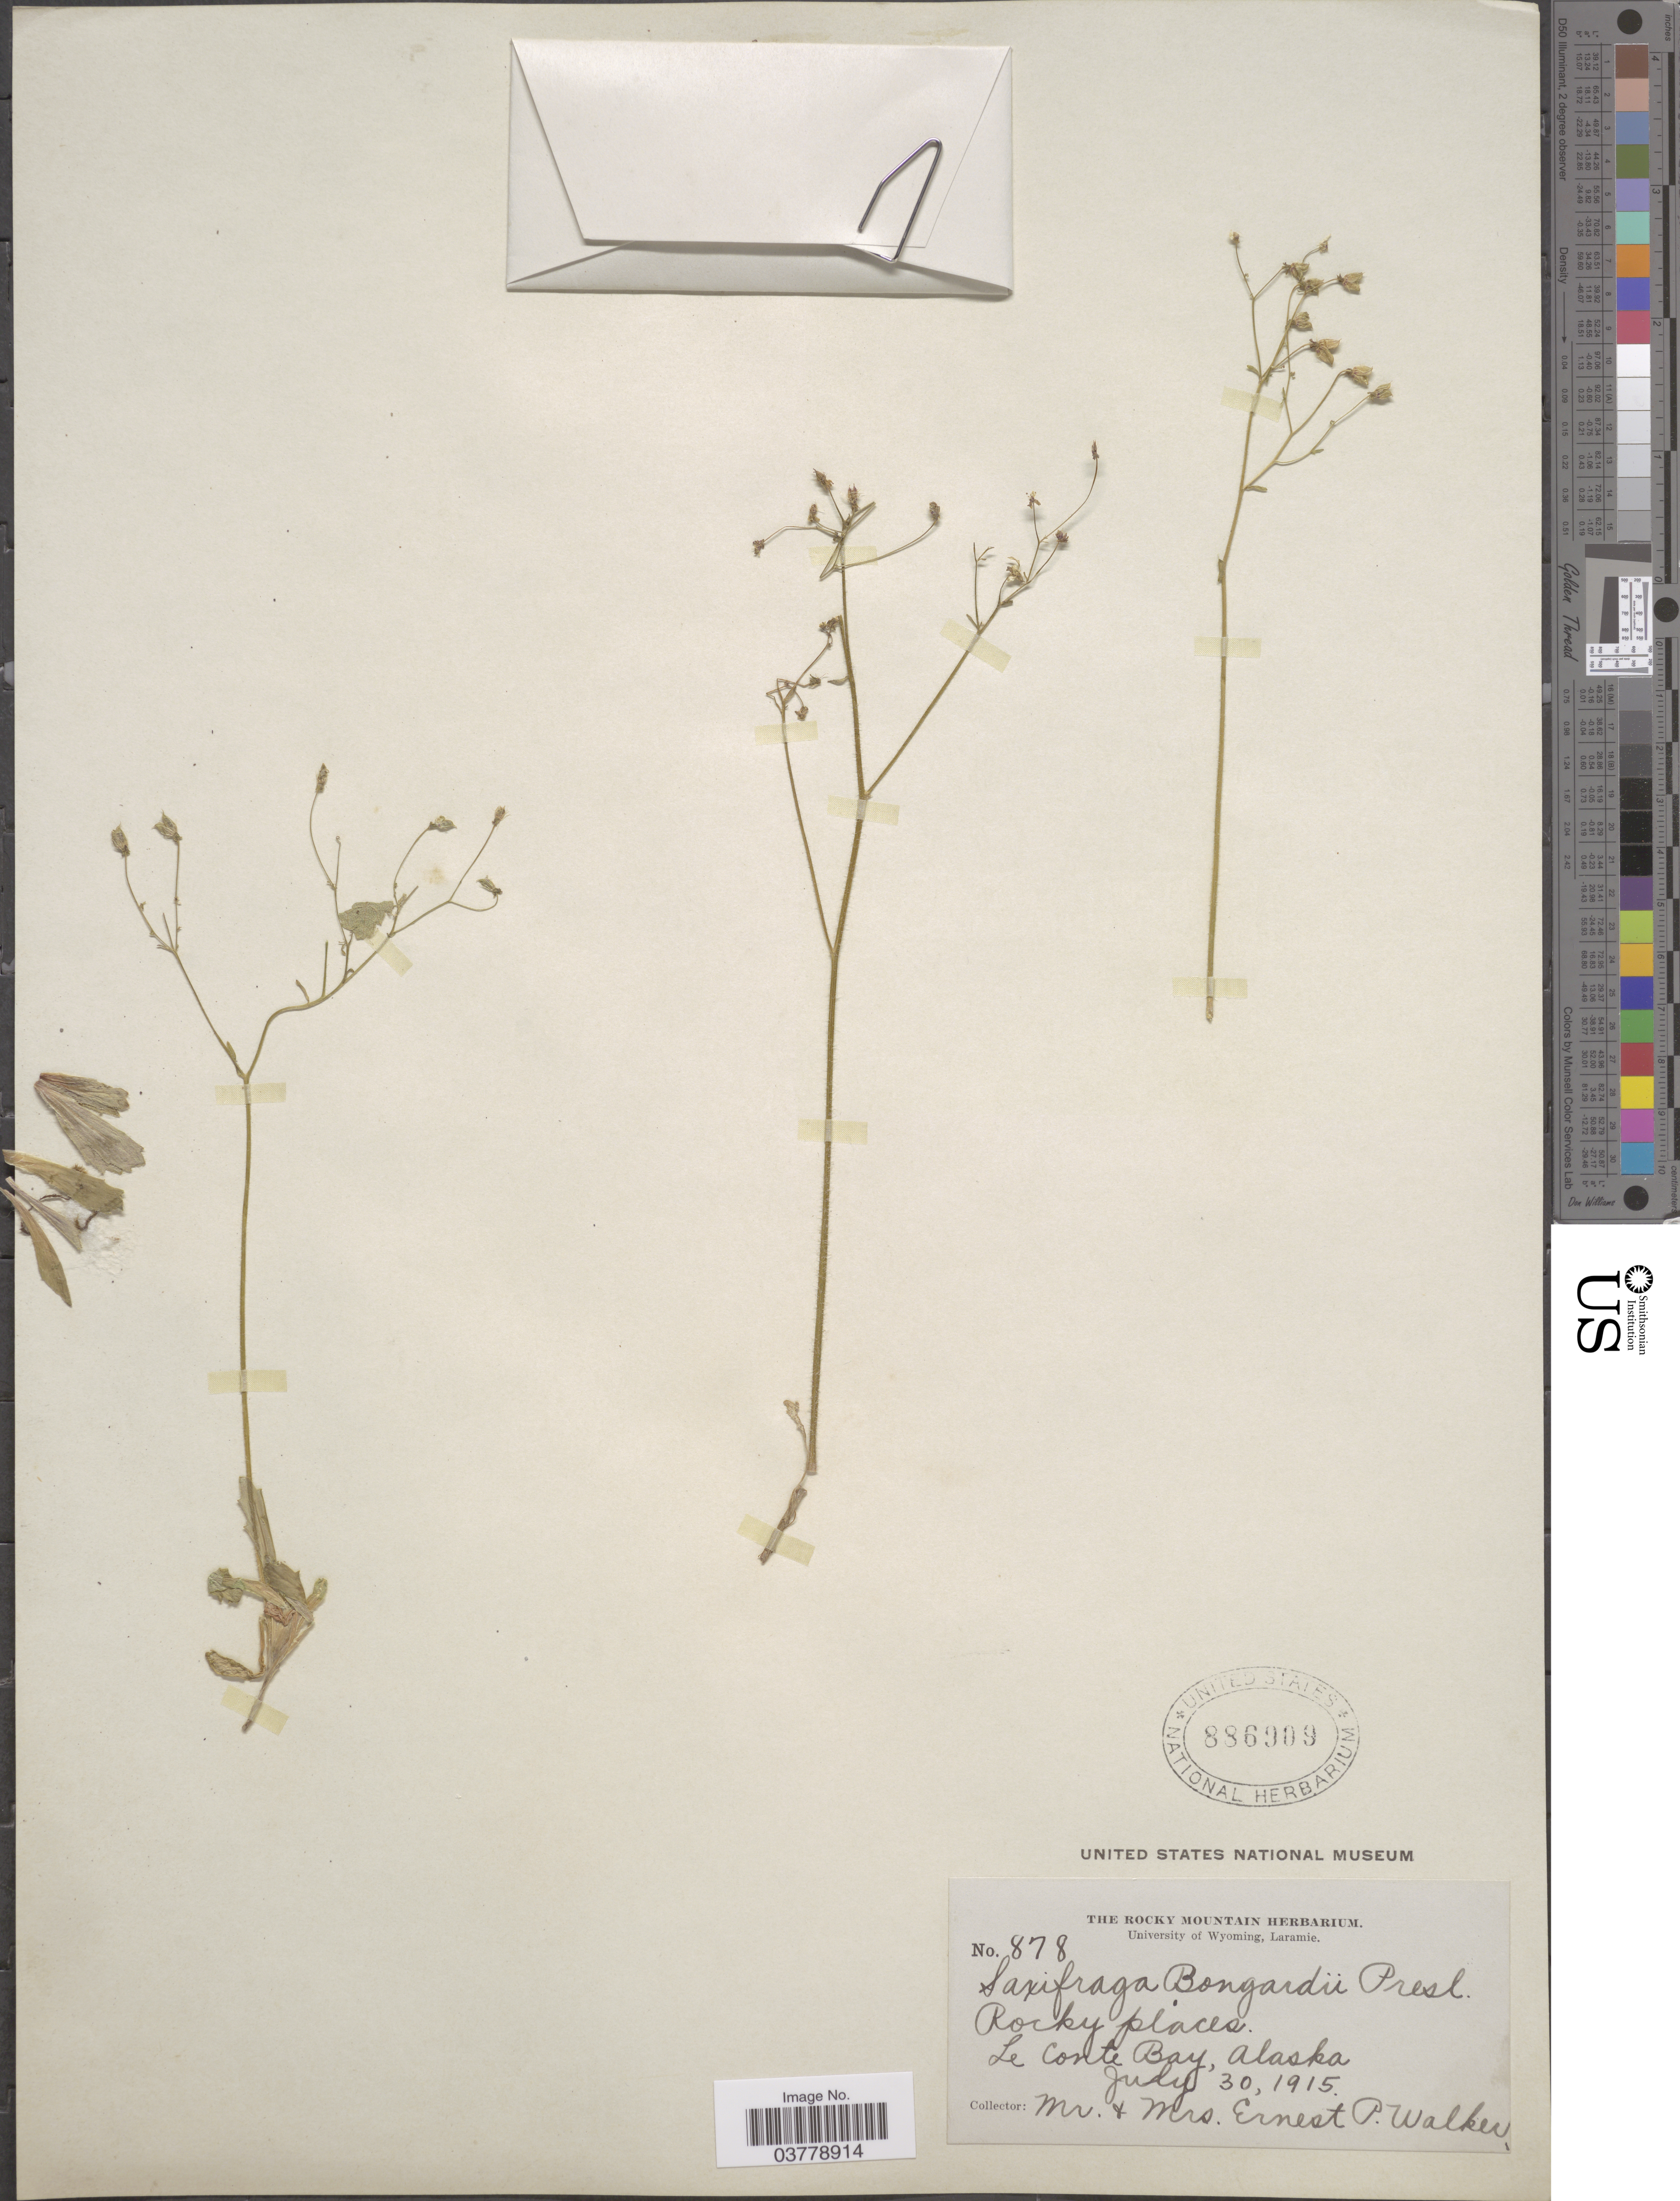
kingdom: Plantae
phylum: Tracheophyta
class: Magnoliopsida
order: Saxifragales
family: Saxifragaceae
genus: Micranthes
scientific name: Micranthes ferruginea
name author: (Graham) Brouillet & Gornall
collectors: E. P. Walker & E. Walker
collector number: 878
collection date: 1915-07-30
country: United States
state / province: Alaska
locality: Le Conte Bay.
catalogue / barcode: US 886909